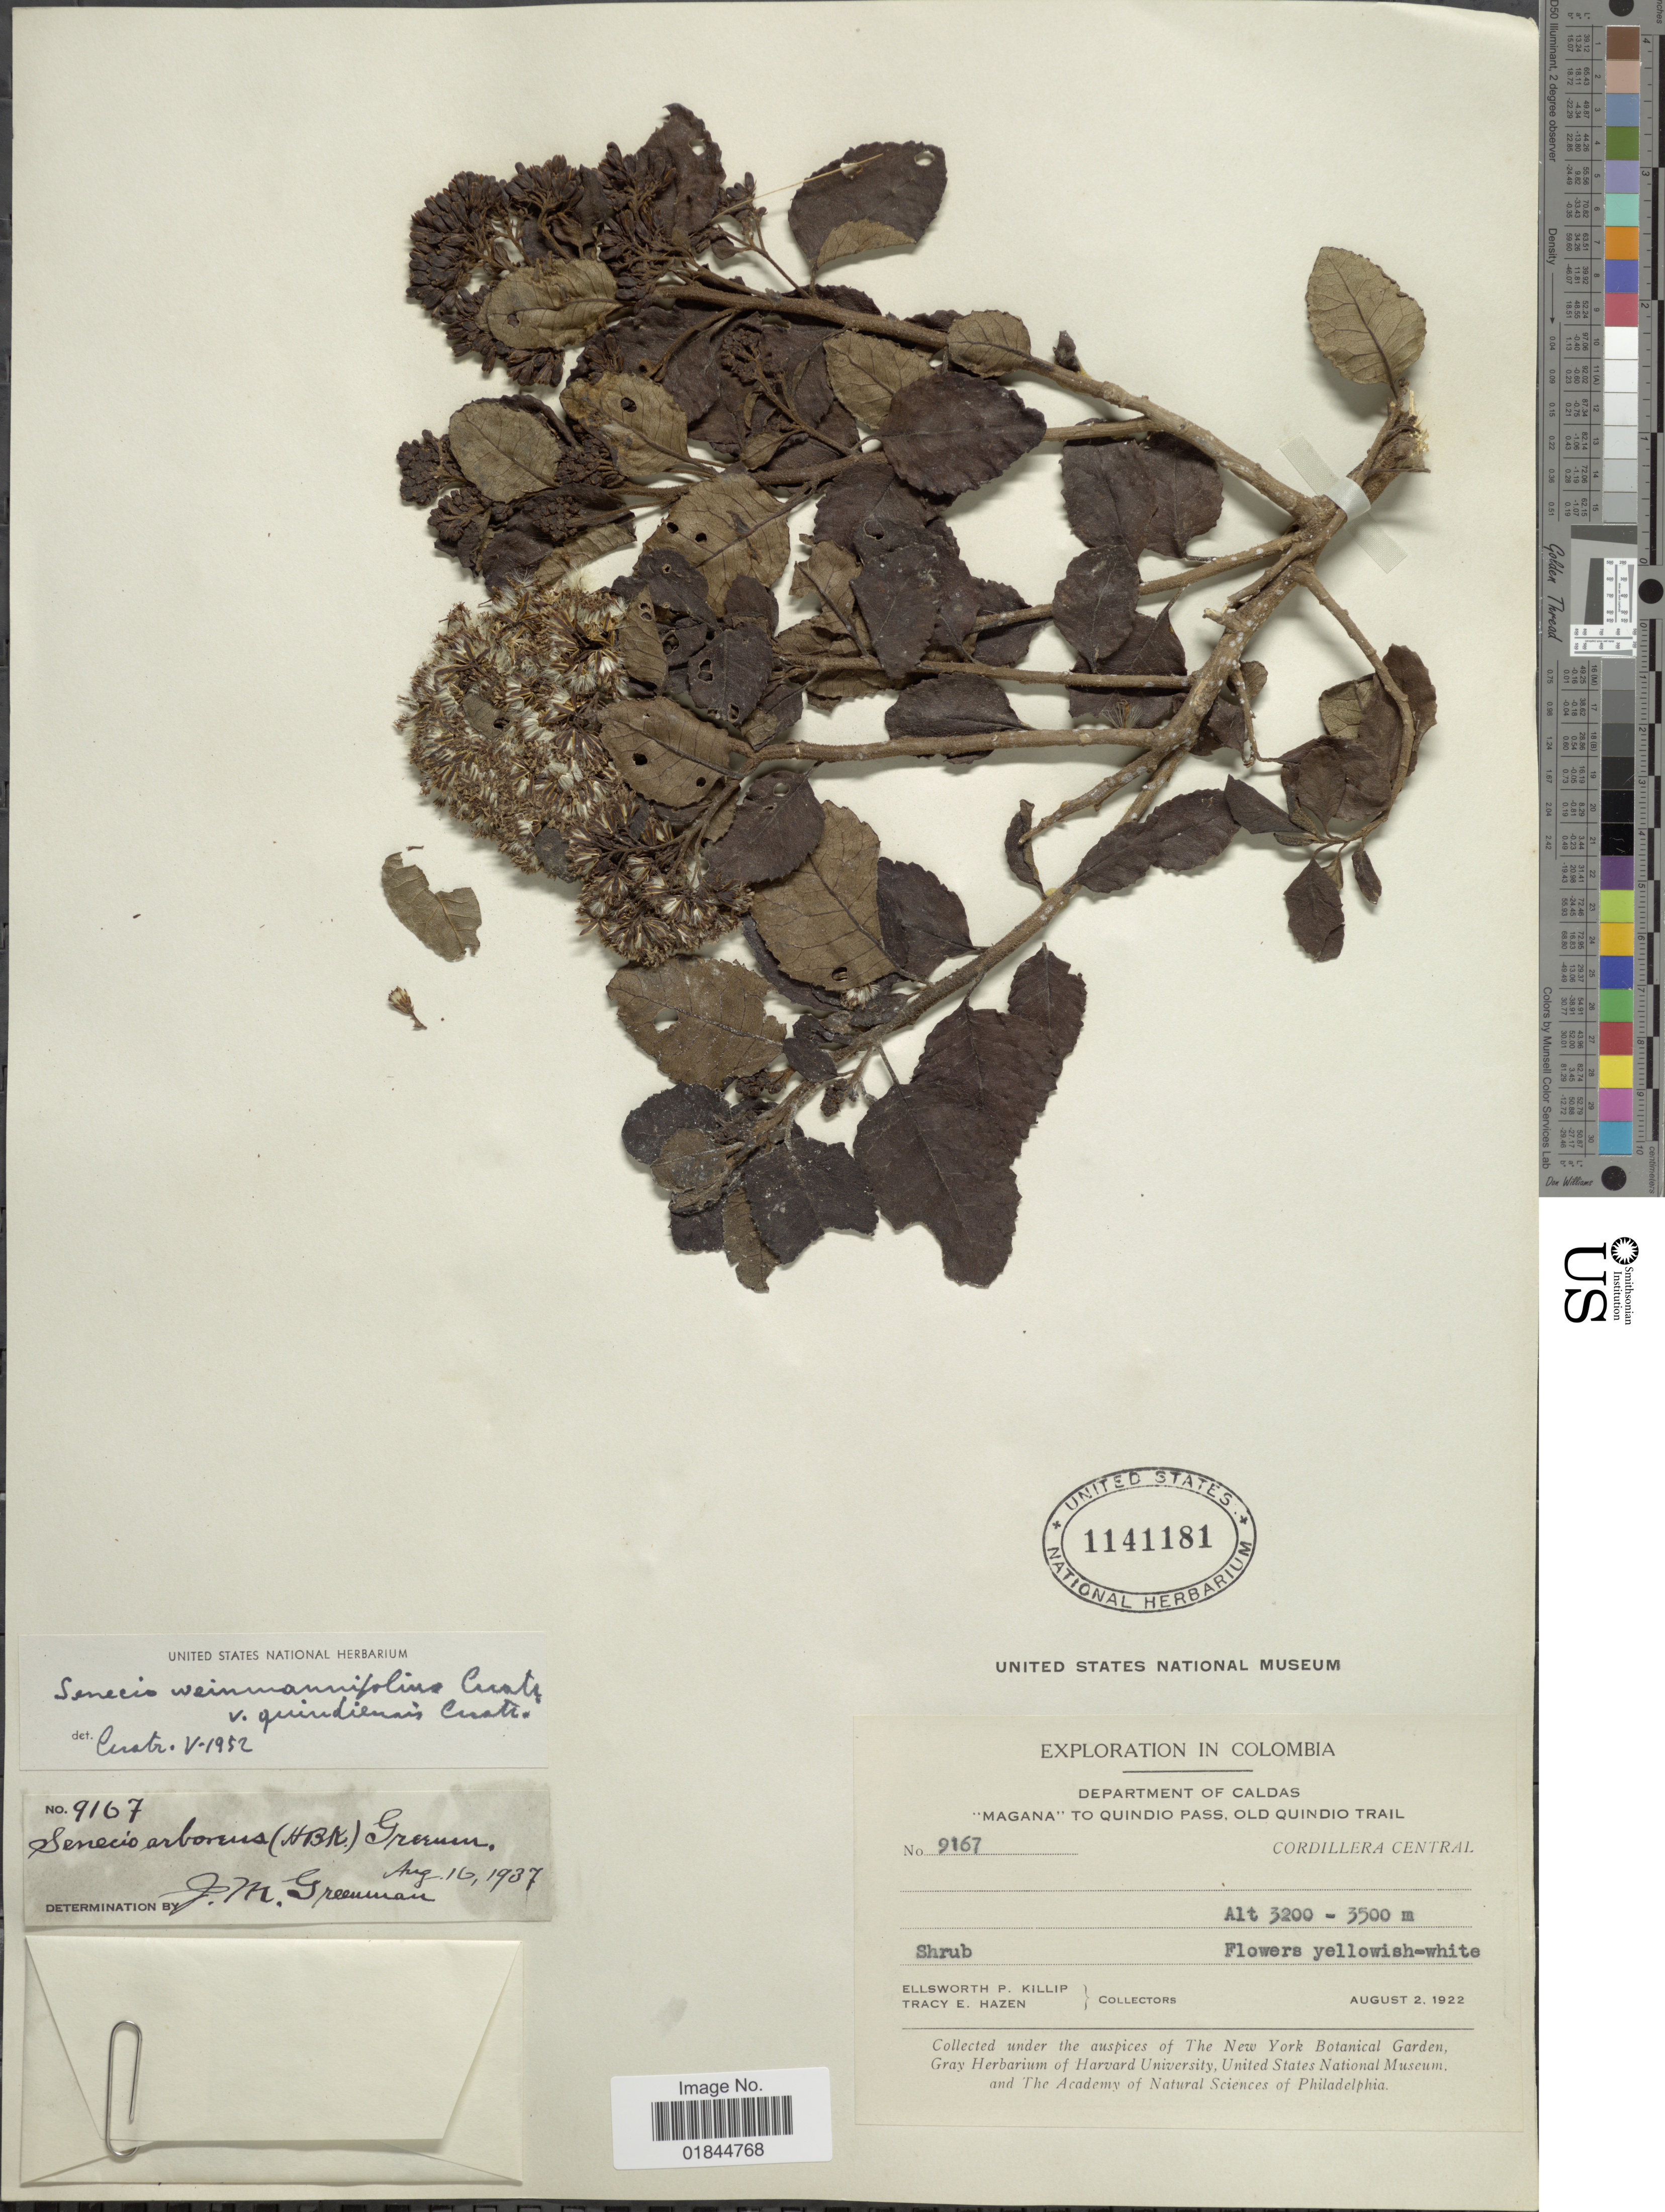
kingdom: Plantae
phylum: Tracheophyta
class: Magnoliopsida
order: Asterales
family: Asteraceae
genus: Pentacalia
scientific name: Pentacalia weinmannifolia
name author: (Cuatrec.) Cuatrec.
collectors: E. P. Killip & T. E. Hazen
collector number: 9167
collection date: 1922-08-02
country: Colombia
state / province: Caldas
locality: Department of Caldas. "Magana" to Quindio Pass. old Quindio Trail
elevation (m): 3200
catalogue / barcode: US 1141181